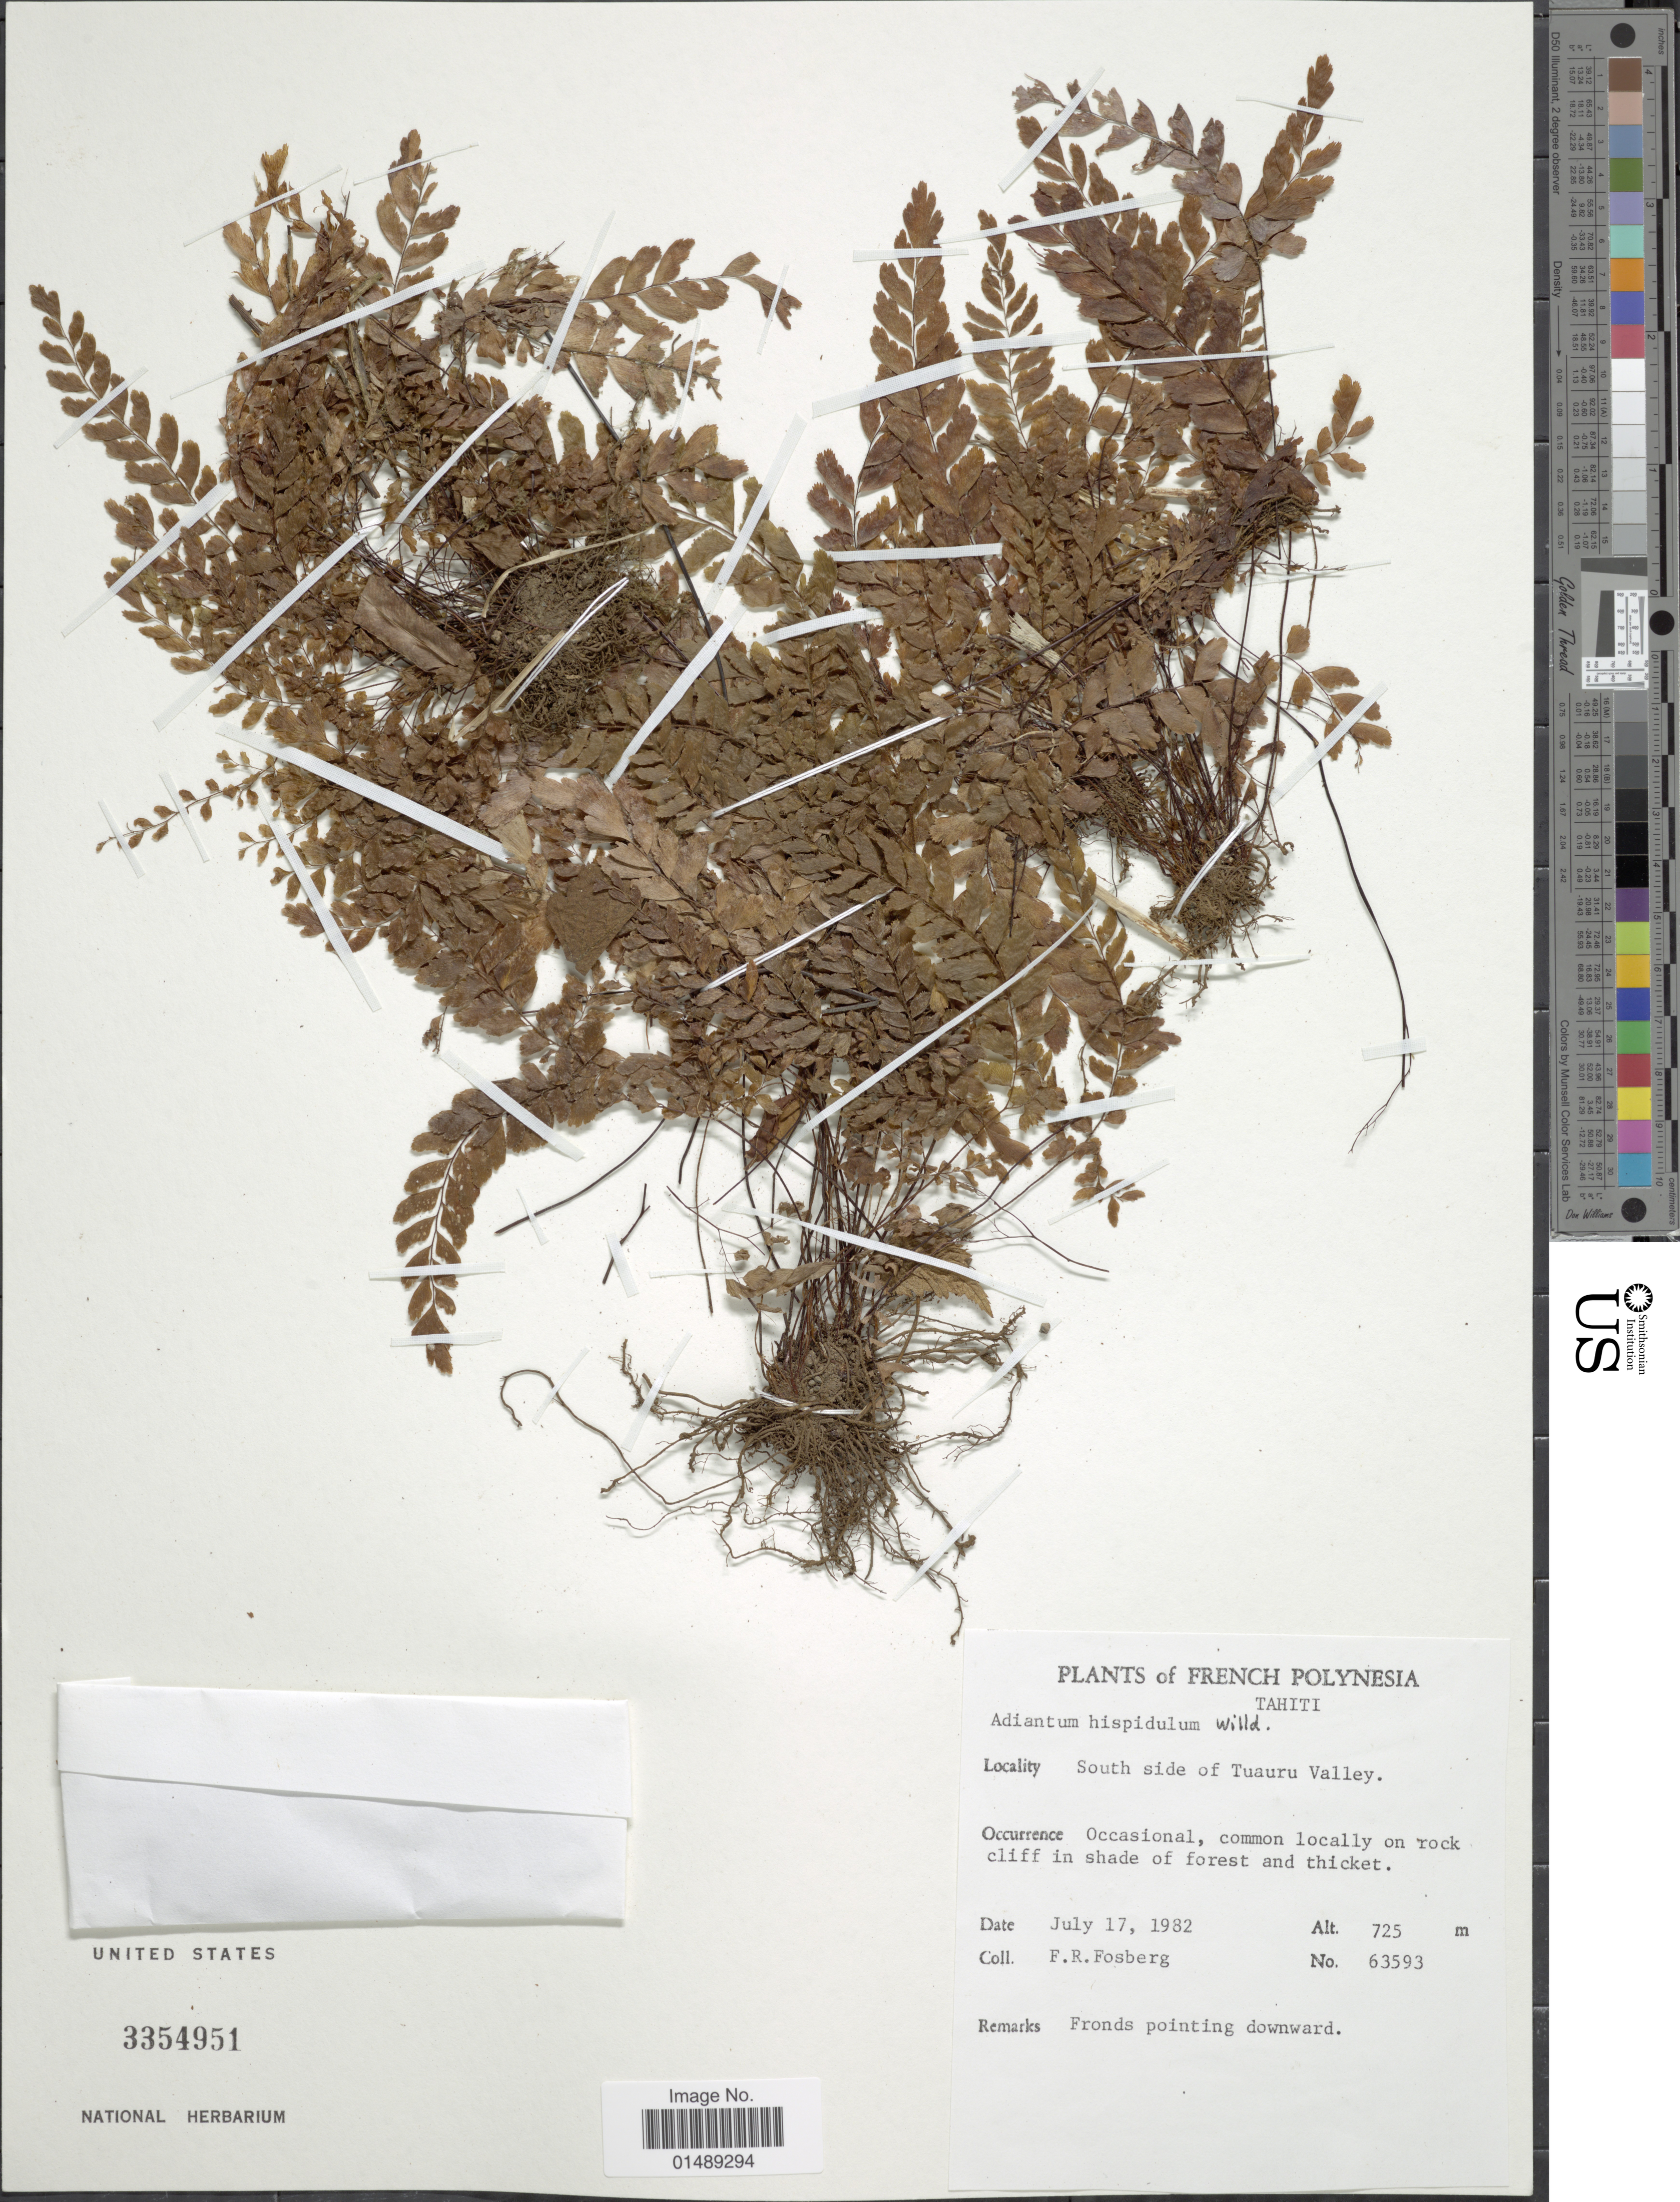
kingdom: Plantae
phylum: Tracheophyta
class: Polypodiopsida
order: Polypodiales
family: Pteridaceae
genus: Adiantum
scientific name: Adiantum hispidulum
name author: Sw.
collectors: F. R. Fosberg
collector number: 63593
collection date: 1982-07-17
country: French Polynesia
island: Tahiti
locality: Tahiti, South side of Tuauru Valley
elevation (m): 725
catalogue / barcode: US 3364951